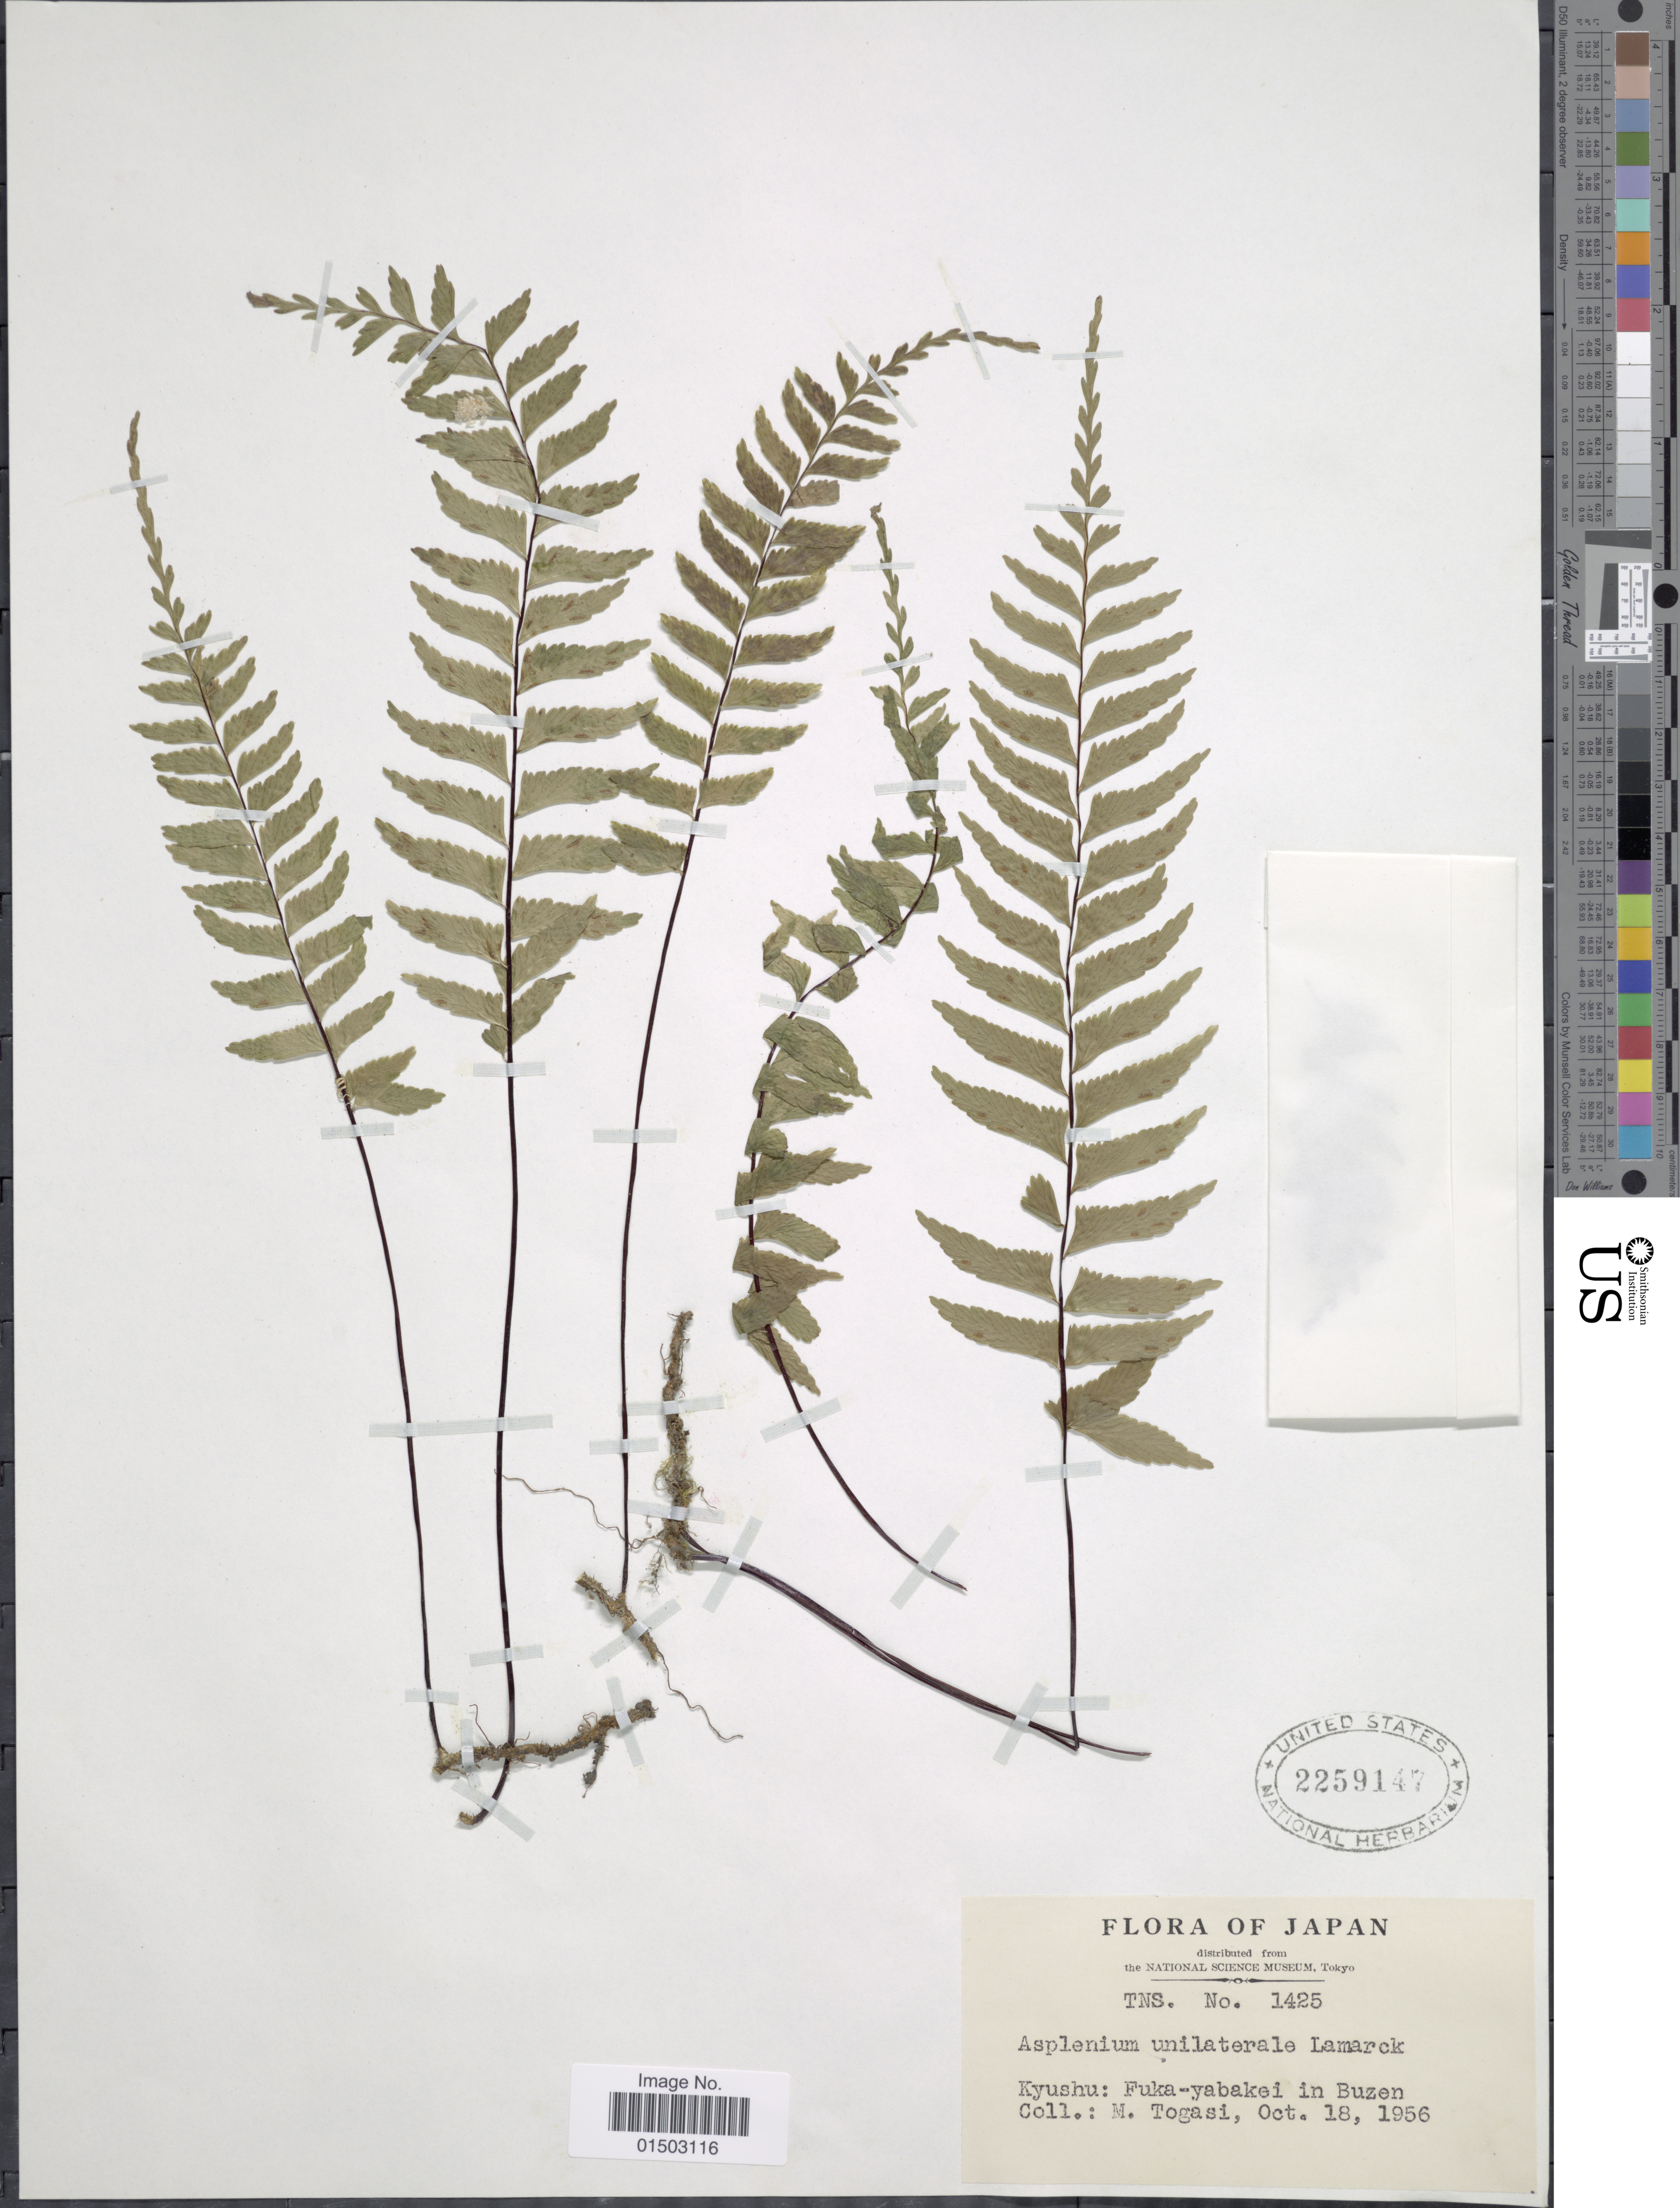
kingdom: Plantae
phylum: Tracheophyta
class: Polypodiopsida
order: Polypodiales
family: Aspleniaceae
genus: Hymenasplenium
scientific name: Hymenasplenium unilaterale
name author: (Lam.) Hayata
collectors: M. Togasi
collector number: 1425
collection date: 1956-10-18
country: Japan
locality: Japan. Kyushu: Fuka-yabakei in Buzen.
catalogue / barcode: US 2259147